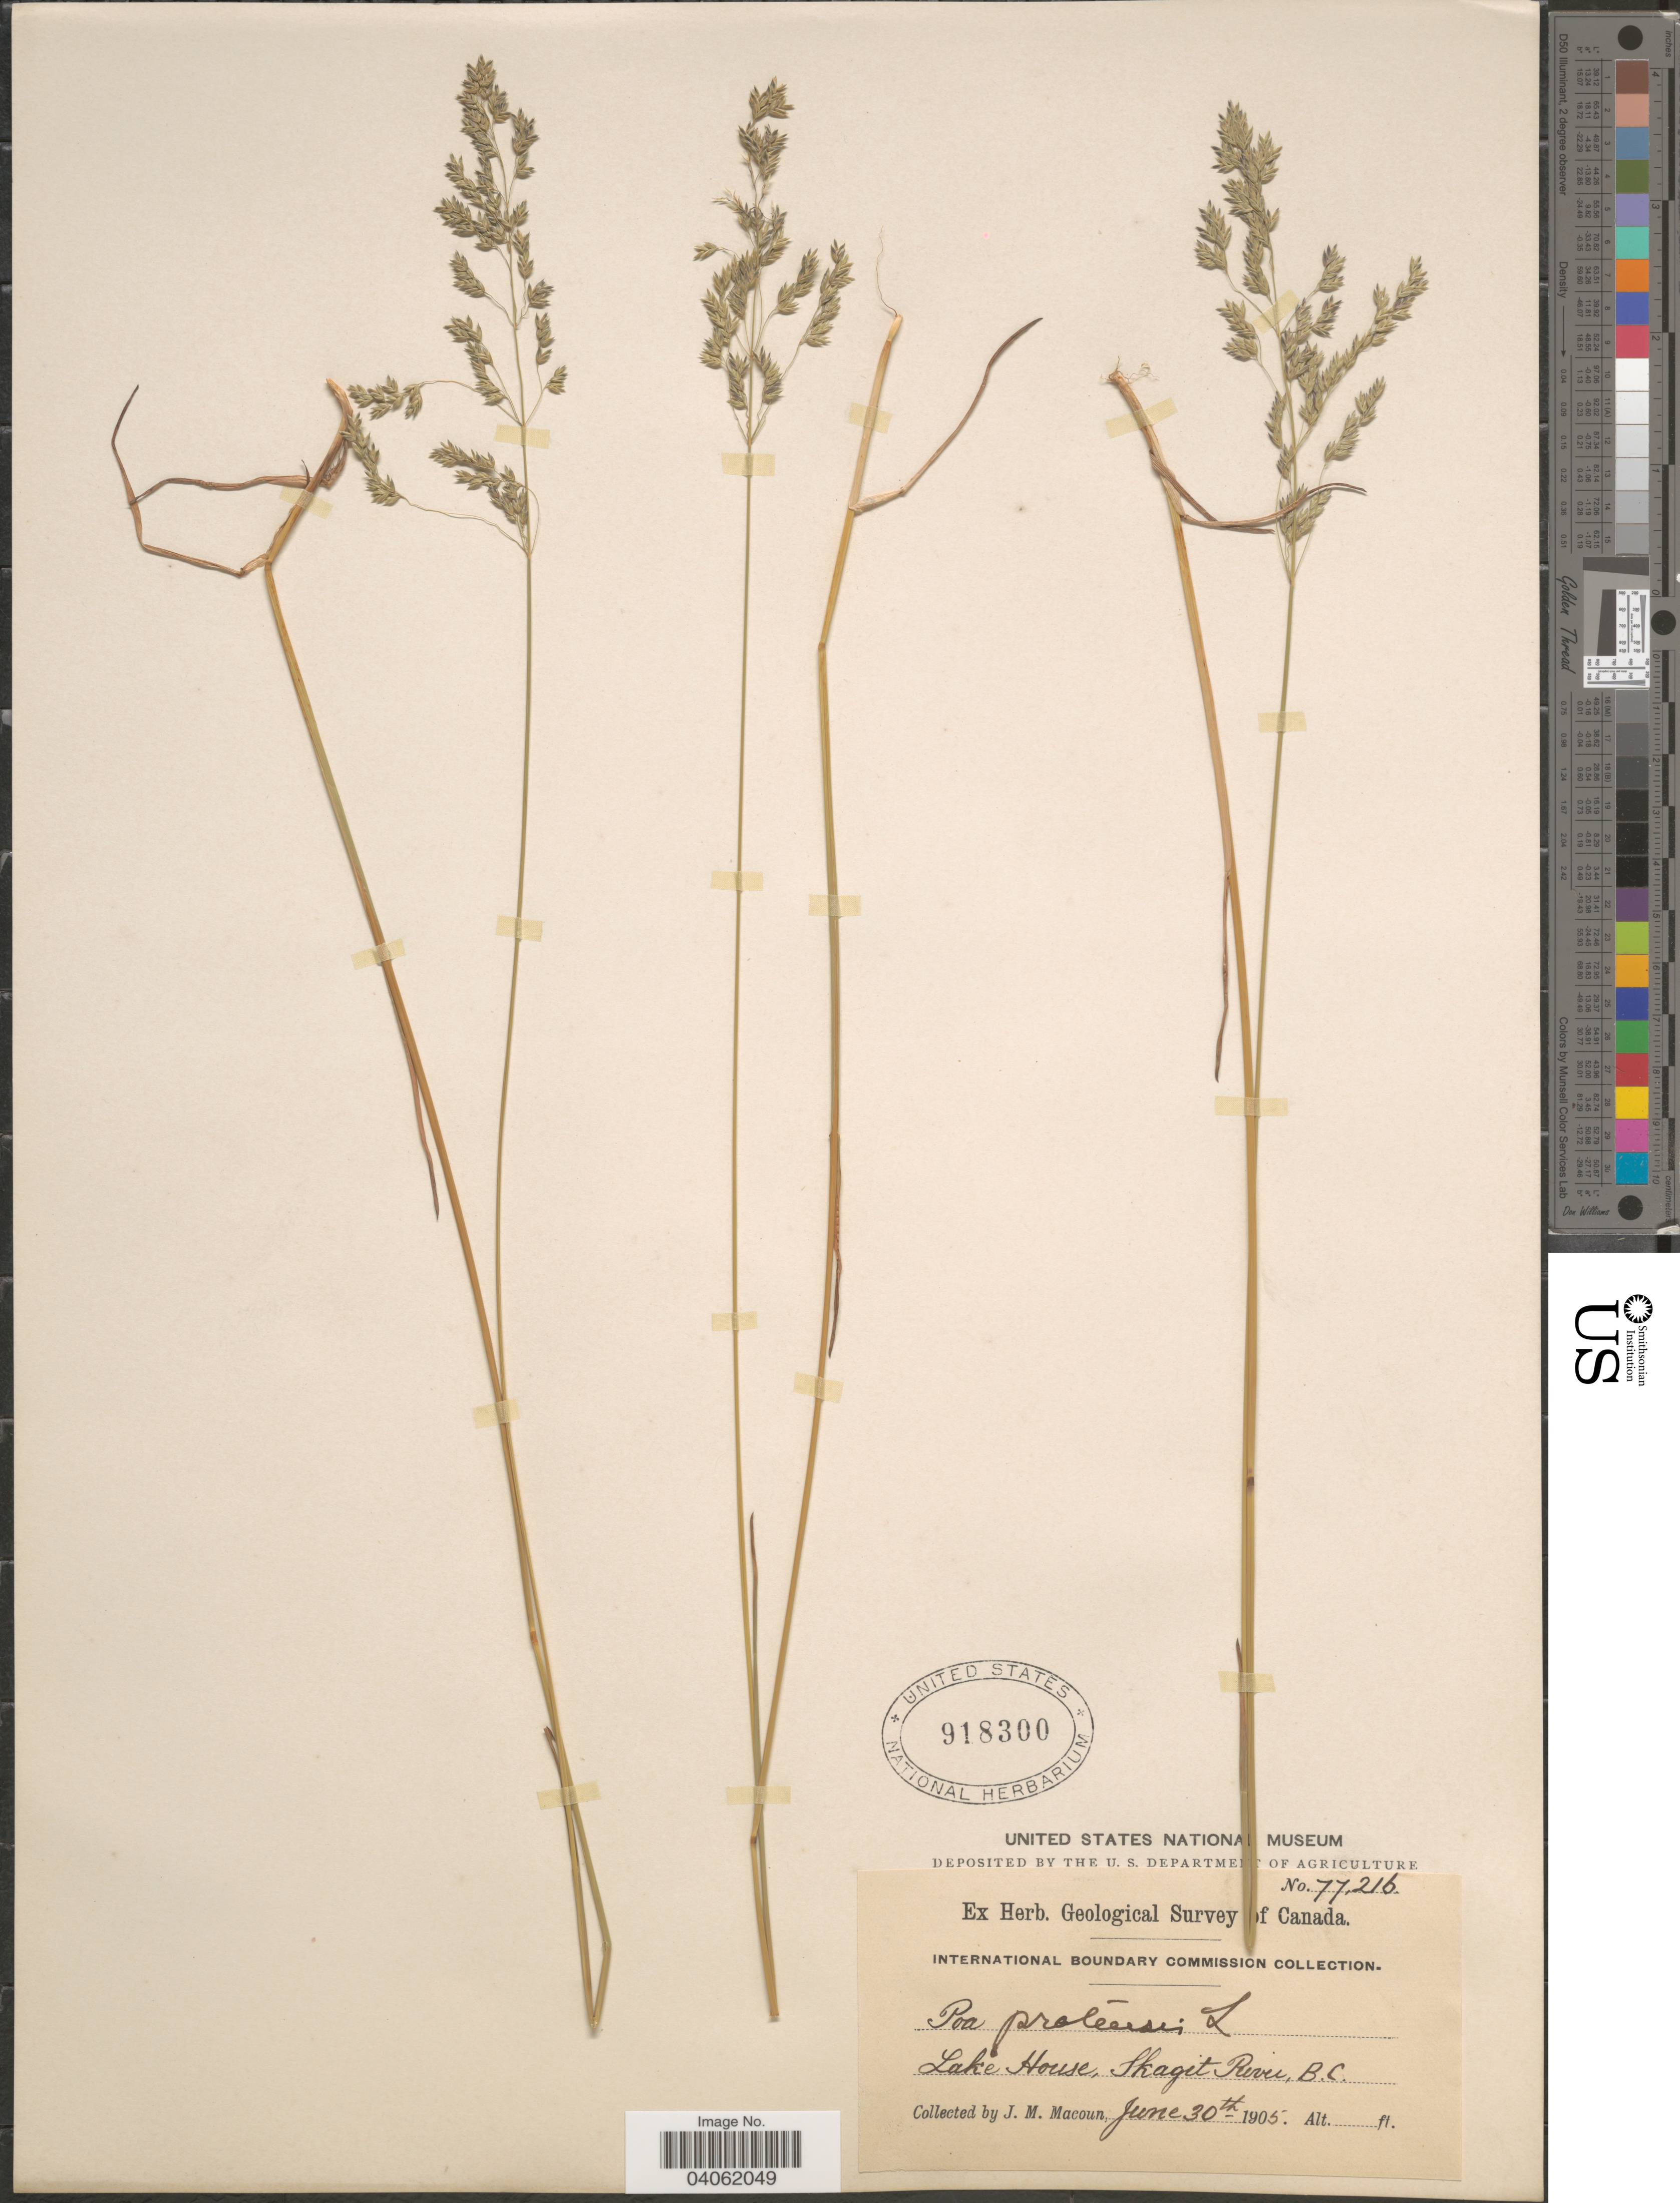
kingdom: Plantae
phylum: Tracheophyta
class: Liliopsida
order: Poales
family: Poaceae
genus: Poa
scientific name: Poa pratensis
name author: L.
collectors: J. M. Macoun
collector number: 77216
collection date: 1905-06-30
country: Canada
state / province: British Columbia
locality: Lake House, Skagit River.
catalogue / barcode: US 918300